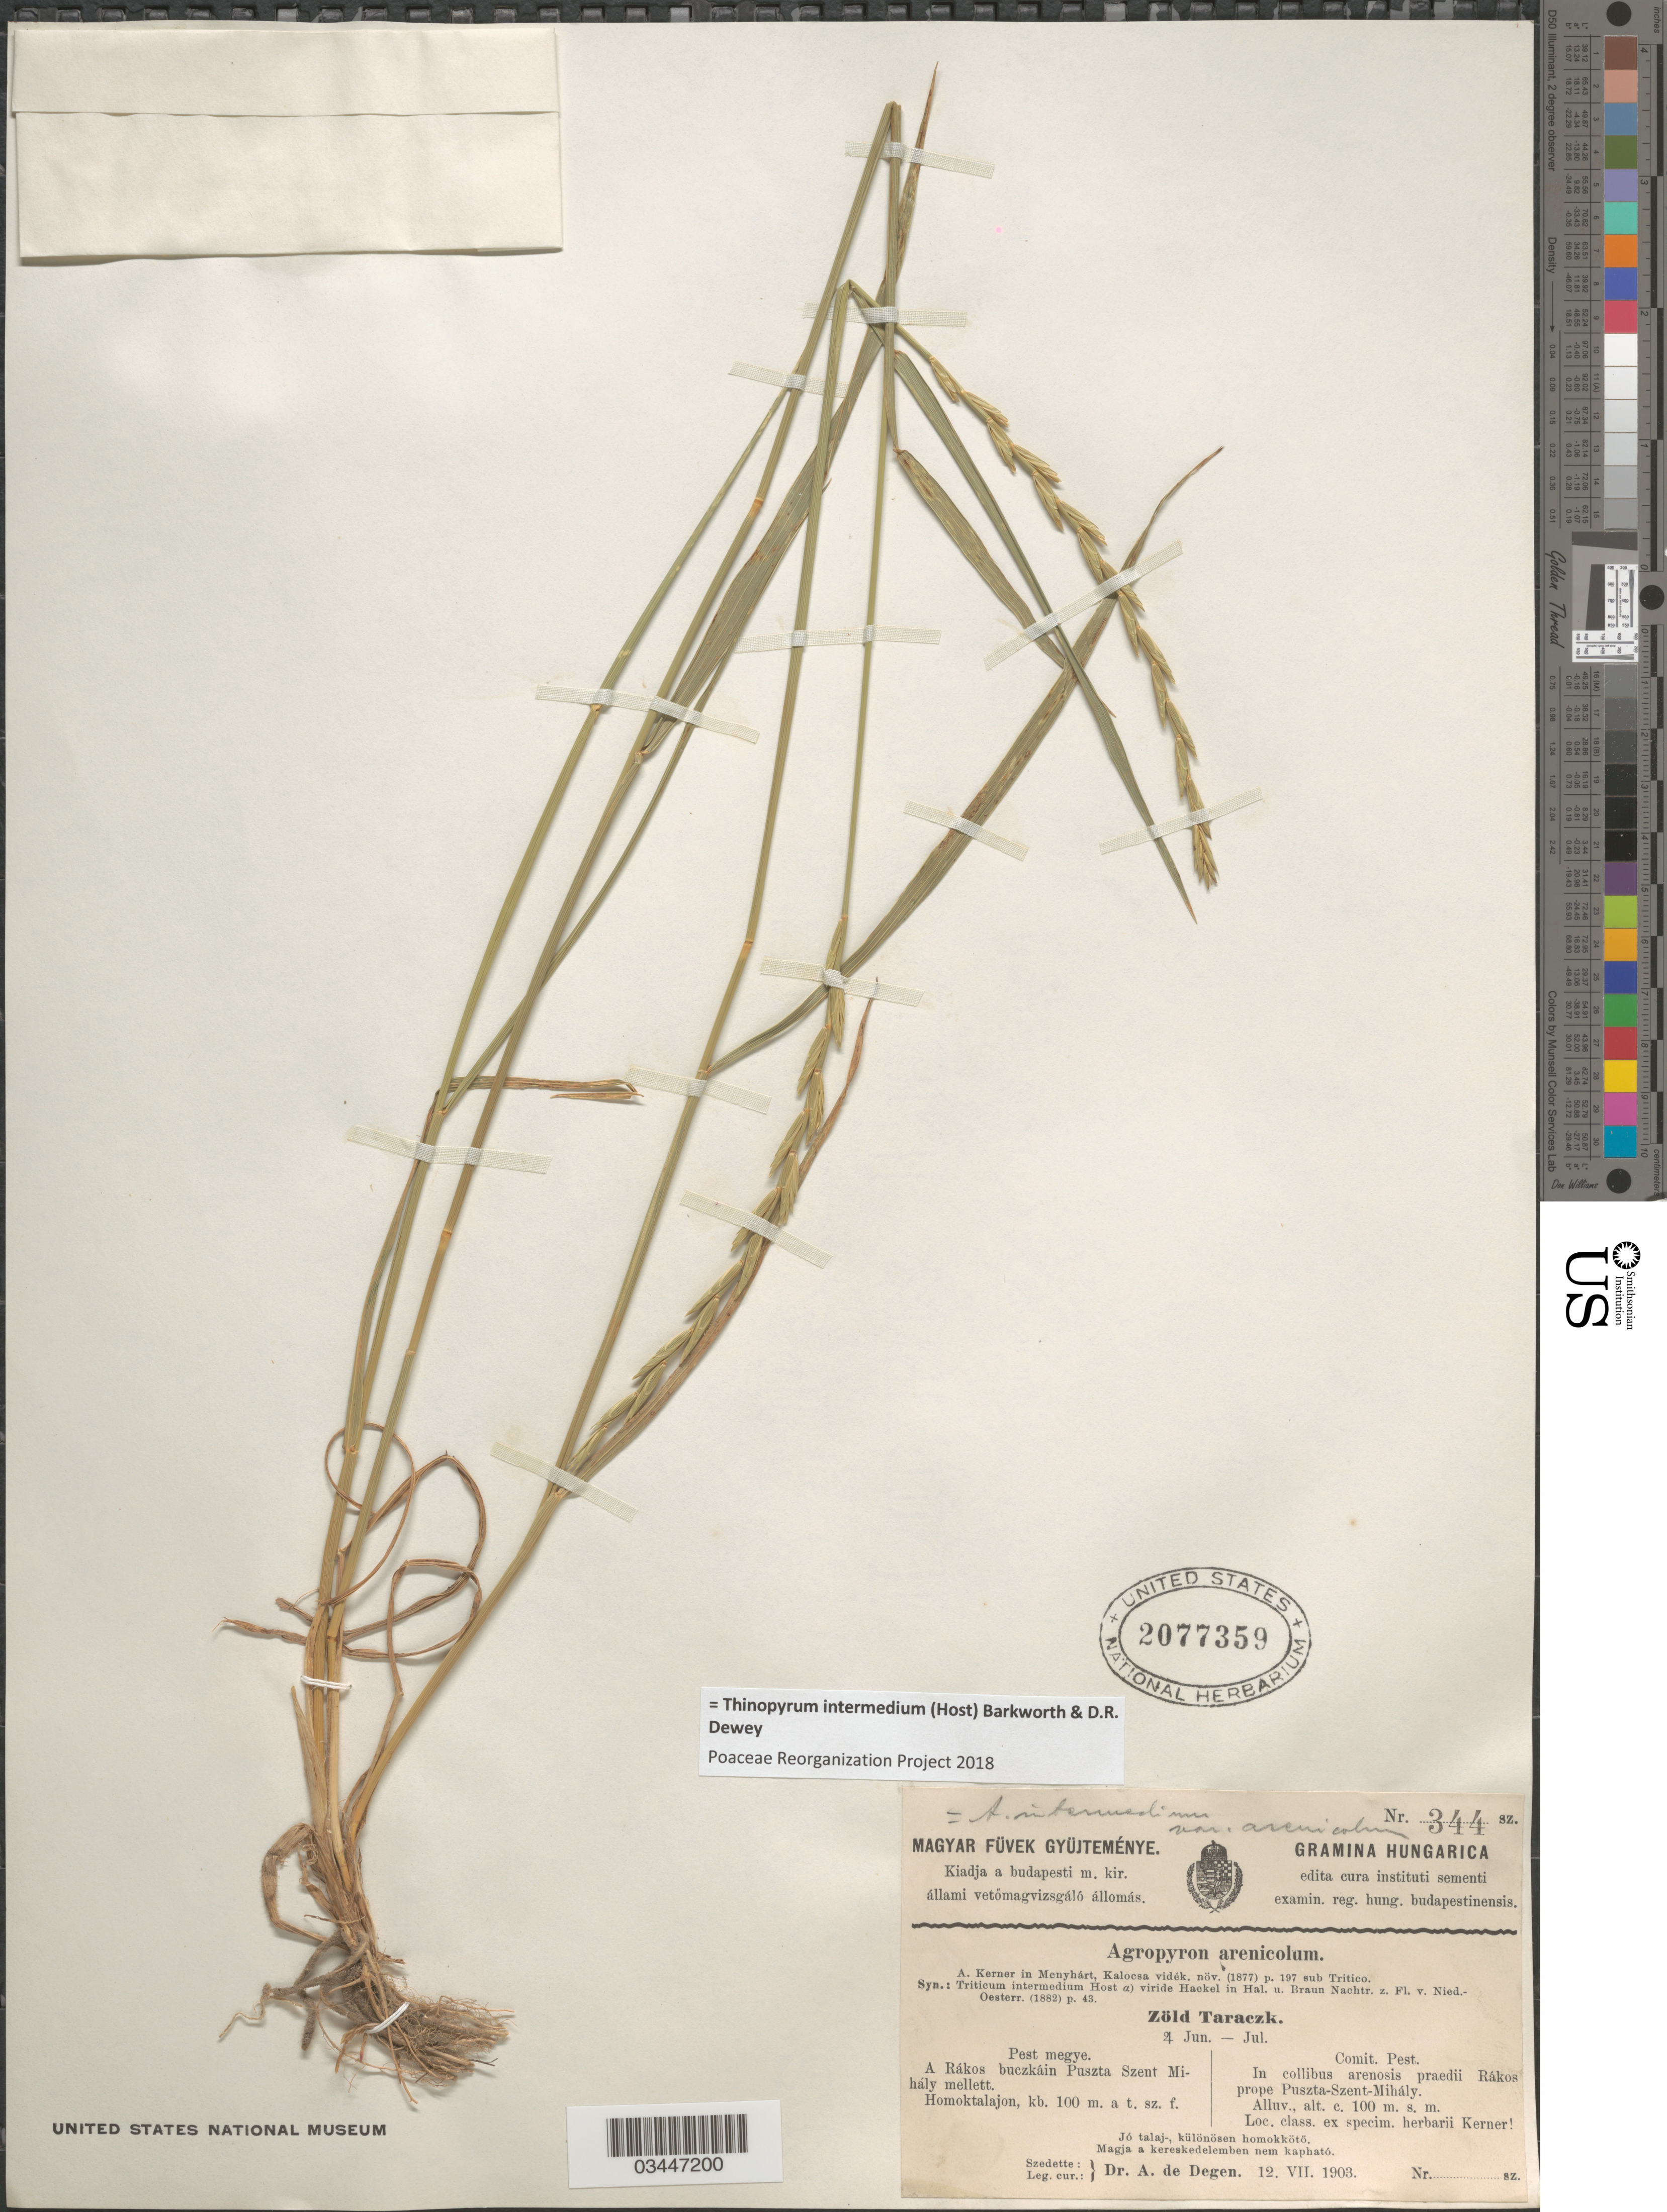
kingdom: Plantae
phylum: Tracheophyta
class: Liliopsida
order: Poales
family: Poaceae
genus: Thinopyrum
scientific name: Thinopyrum intermedium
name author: (Host) Barkworth & Dewey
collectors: A. Degen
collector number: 344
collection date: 1903-07-12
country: Hungary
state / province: Pest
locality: Hungarica. Comit. Pest. In collibus arenosis praedii Rákos prope Puszta-Szent-Mihály.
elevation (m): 100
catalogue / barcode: US 2077359